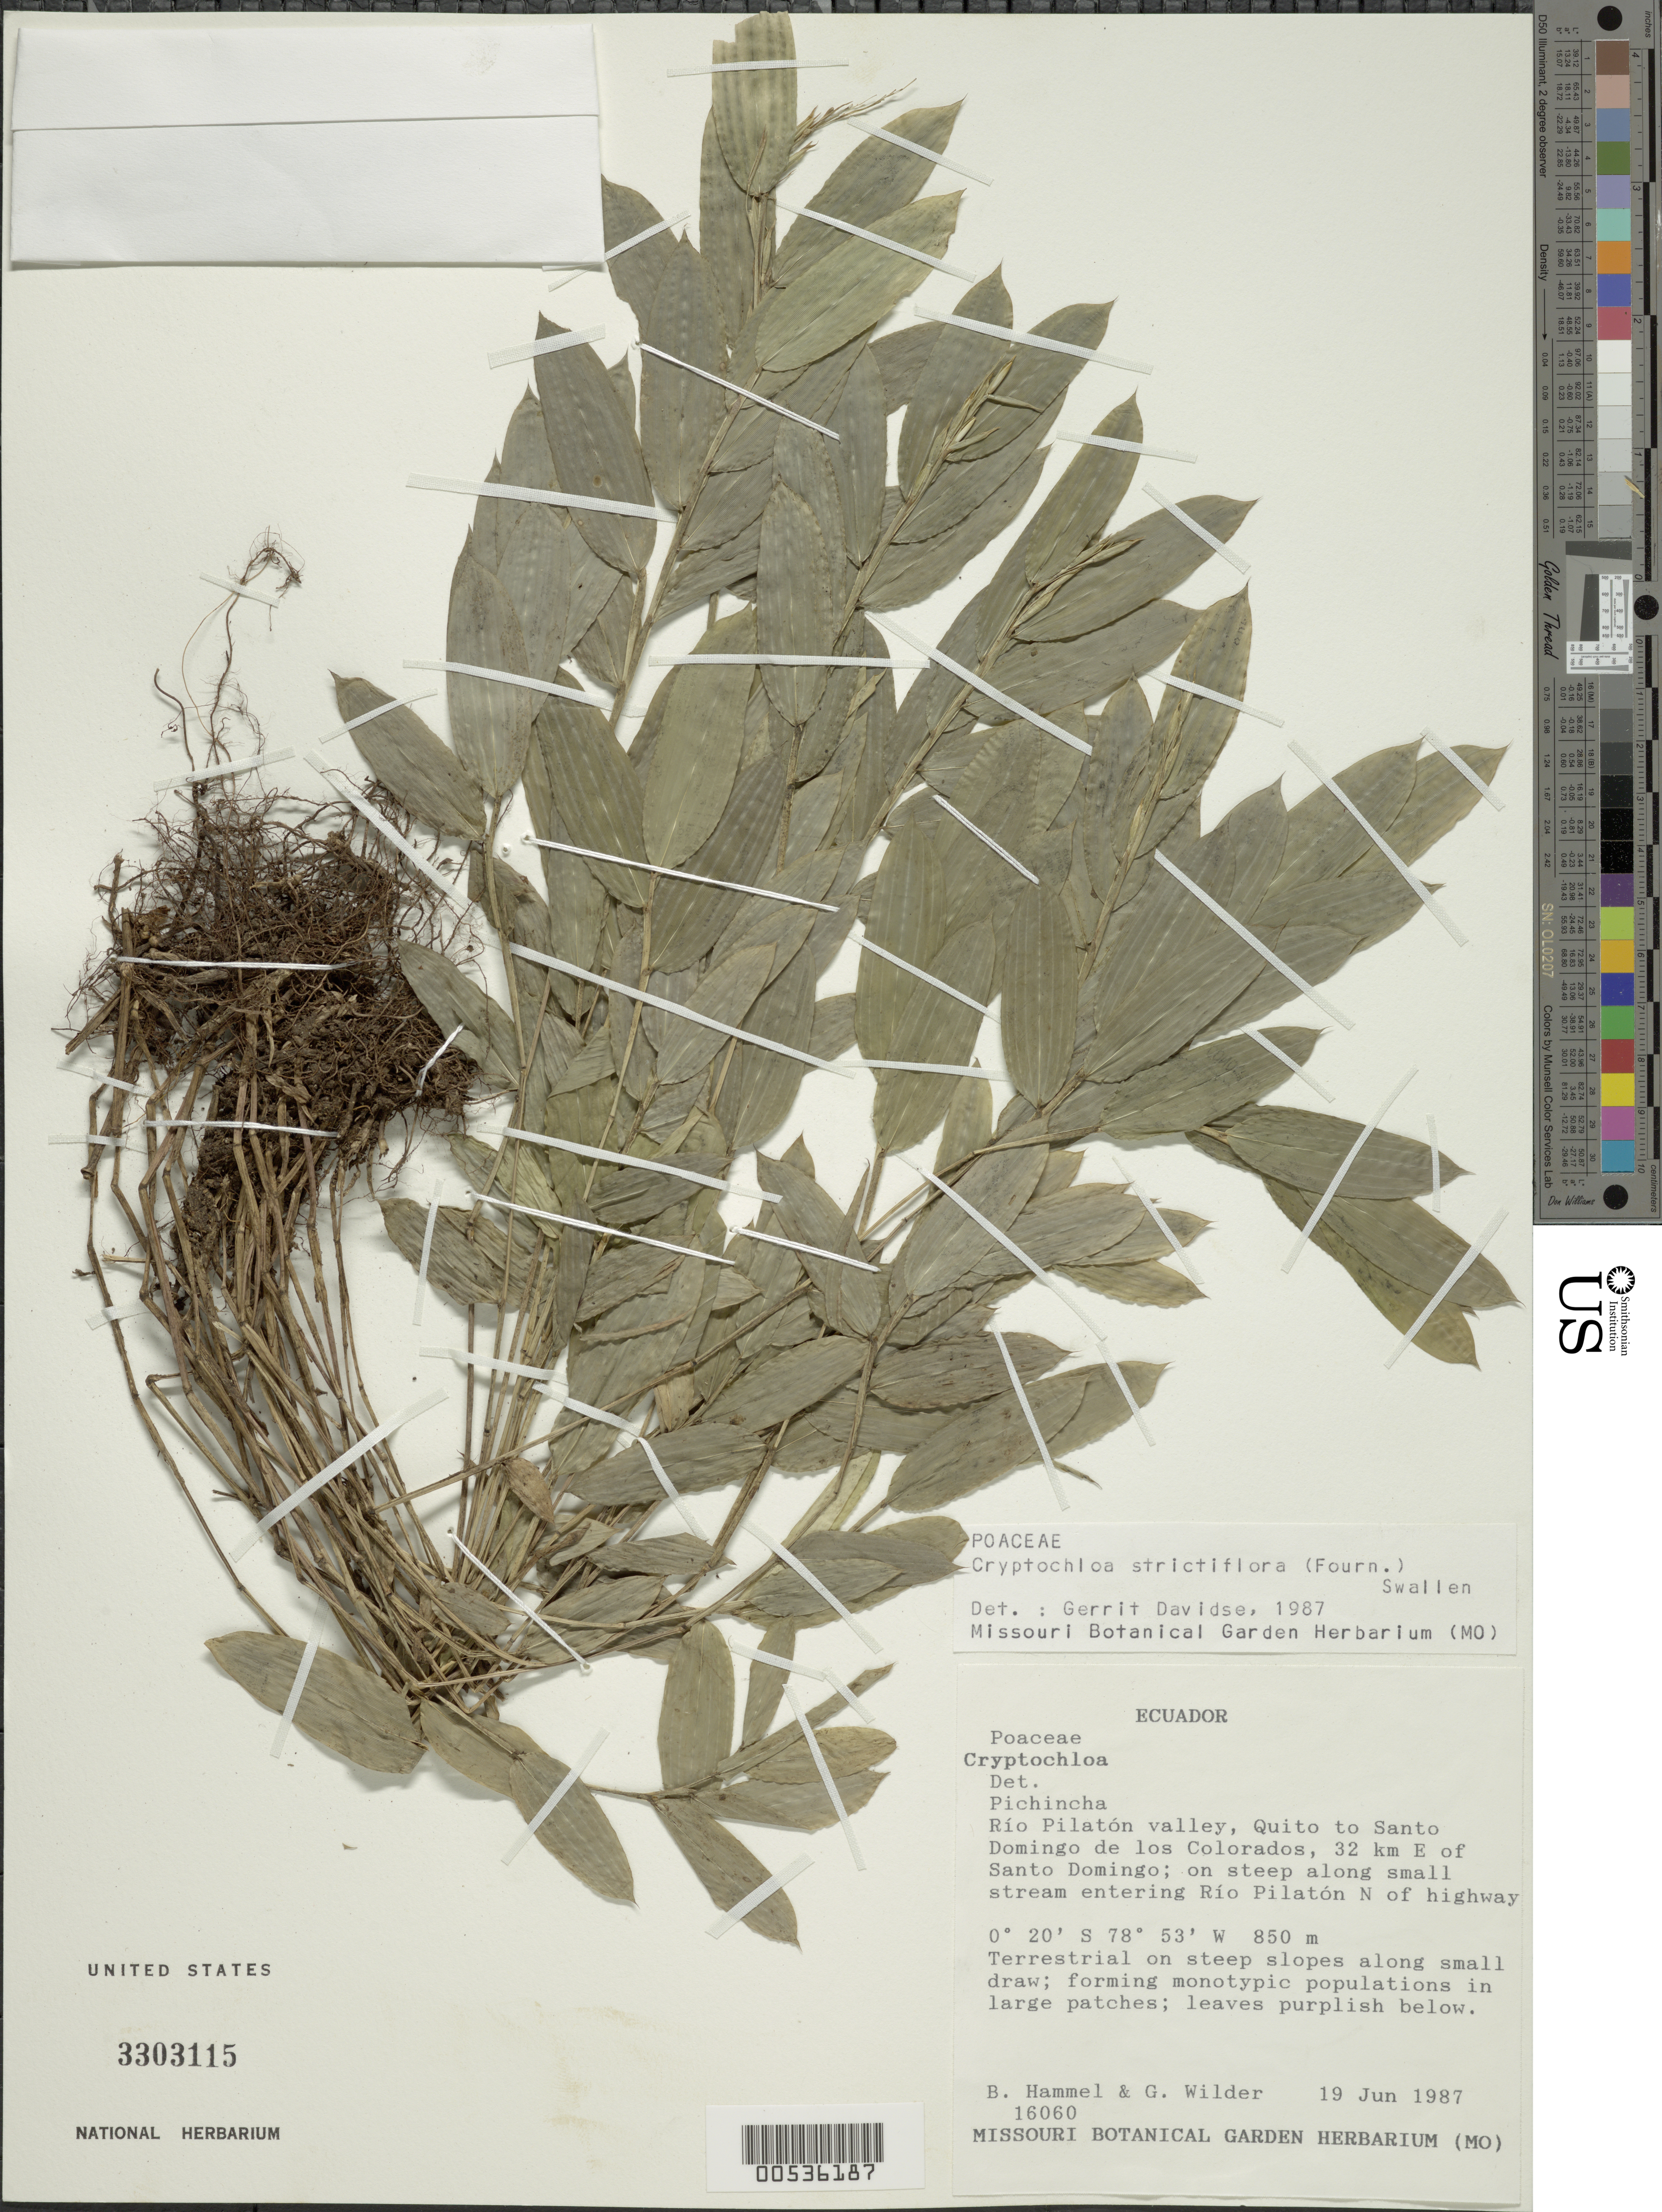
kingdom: Plantae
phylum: Tracheophyta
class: Liliopsida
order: Poales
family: Poaceae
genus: Cryptochloa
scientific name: Cryptochloa strictiflora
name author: (E. Fourn.) Swallen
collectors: B. Hammel & G. Wilder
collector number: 16060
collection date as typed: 19 Jun 1987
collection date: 1987-06-19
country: Ecuador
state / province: Pichincha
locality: Rio pilaton Valley, quito to Santo Domingo de los Colorados, el of Santo Domingo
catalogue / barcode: US 3303115